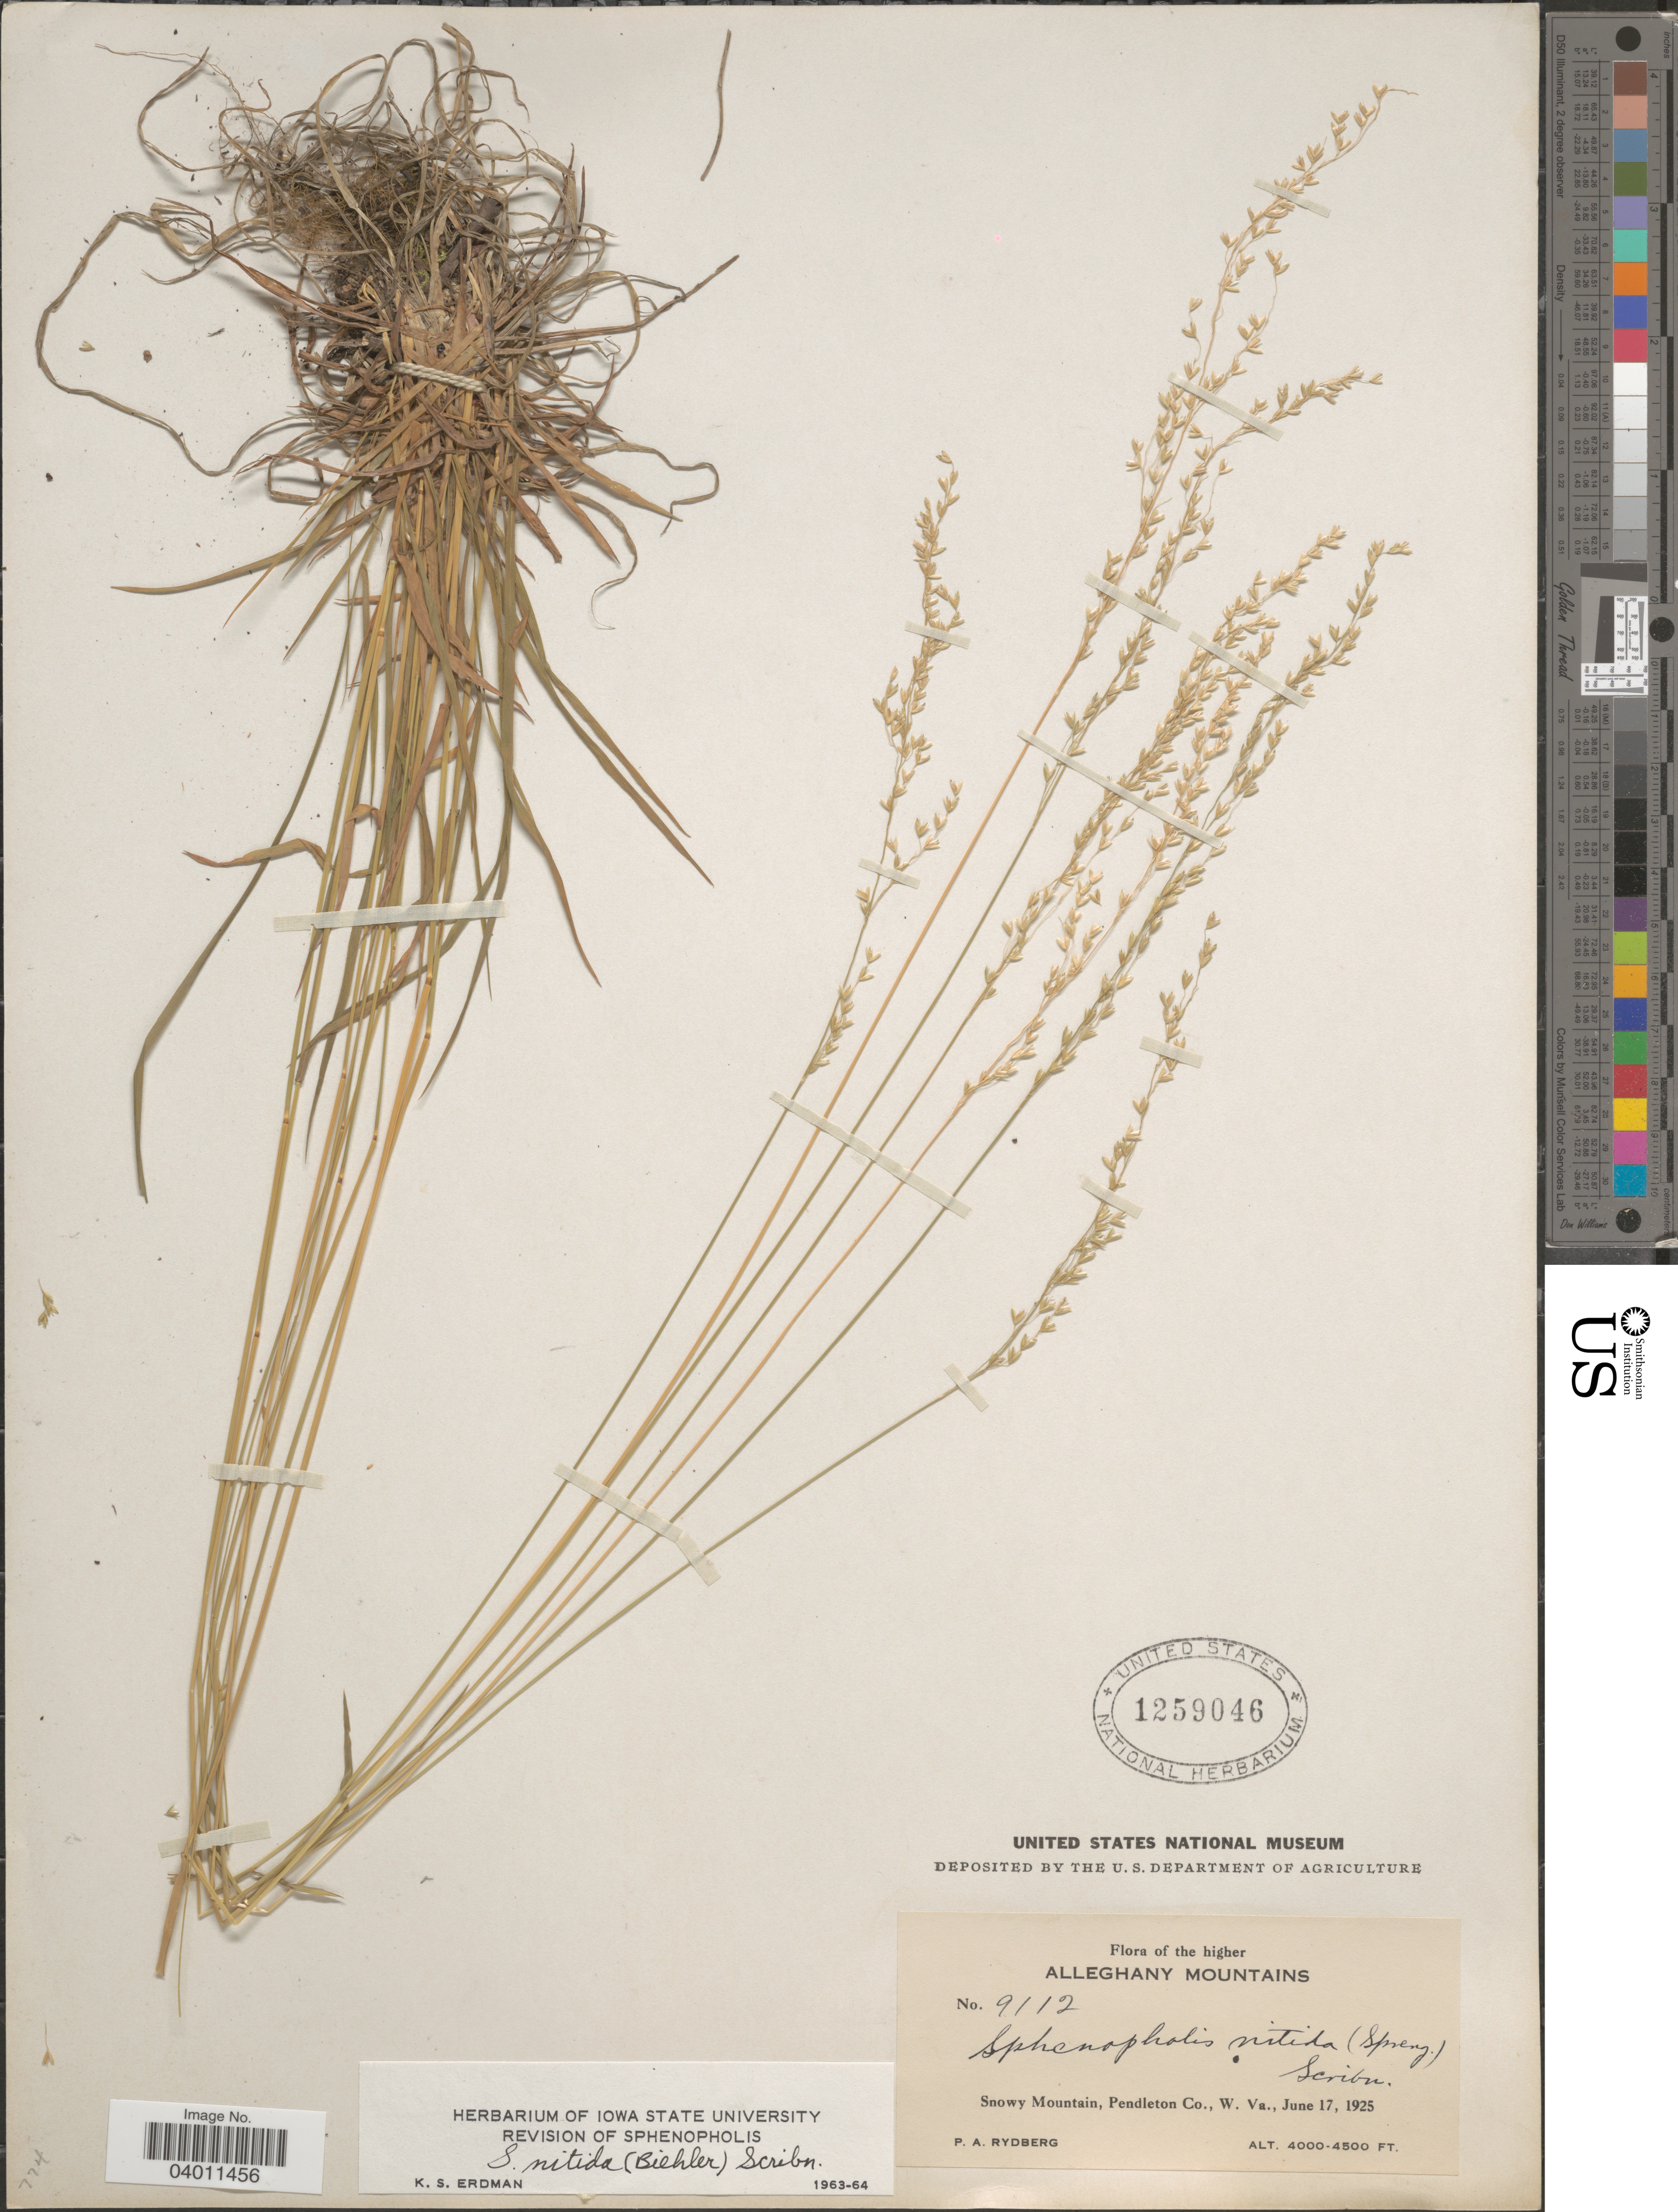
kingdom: Plantae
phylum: Tracheophyta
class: Liliopsida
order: Poales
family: Poaceae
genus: Sphenopholis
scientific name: Sphenopholis nitida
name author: (Biehler) Scribn.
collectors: P. A. Rydberg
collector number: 9112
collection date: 1925-06-17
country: United States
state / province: West Virginia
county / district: Pendleton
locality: The higher Alleghany Mountains. Snowy Mountain, Pendleton Co.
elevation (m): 1219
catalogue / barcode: US 1259046